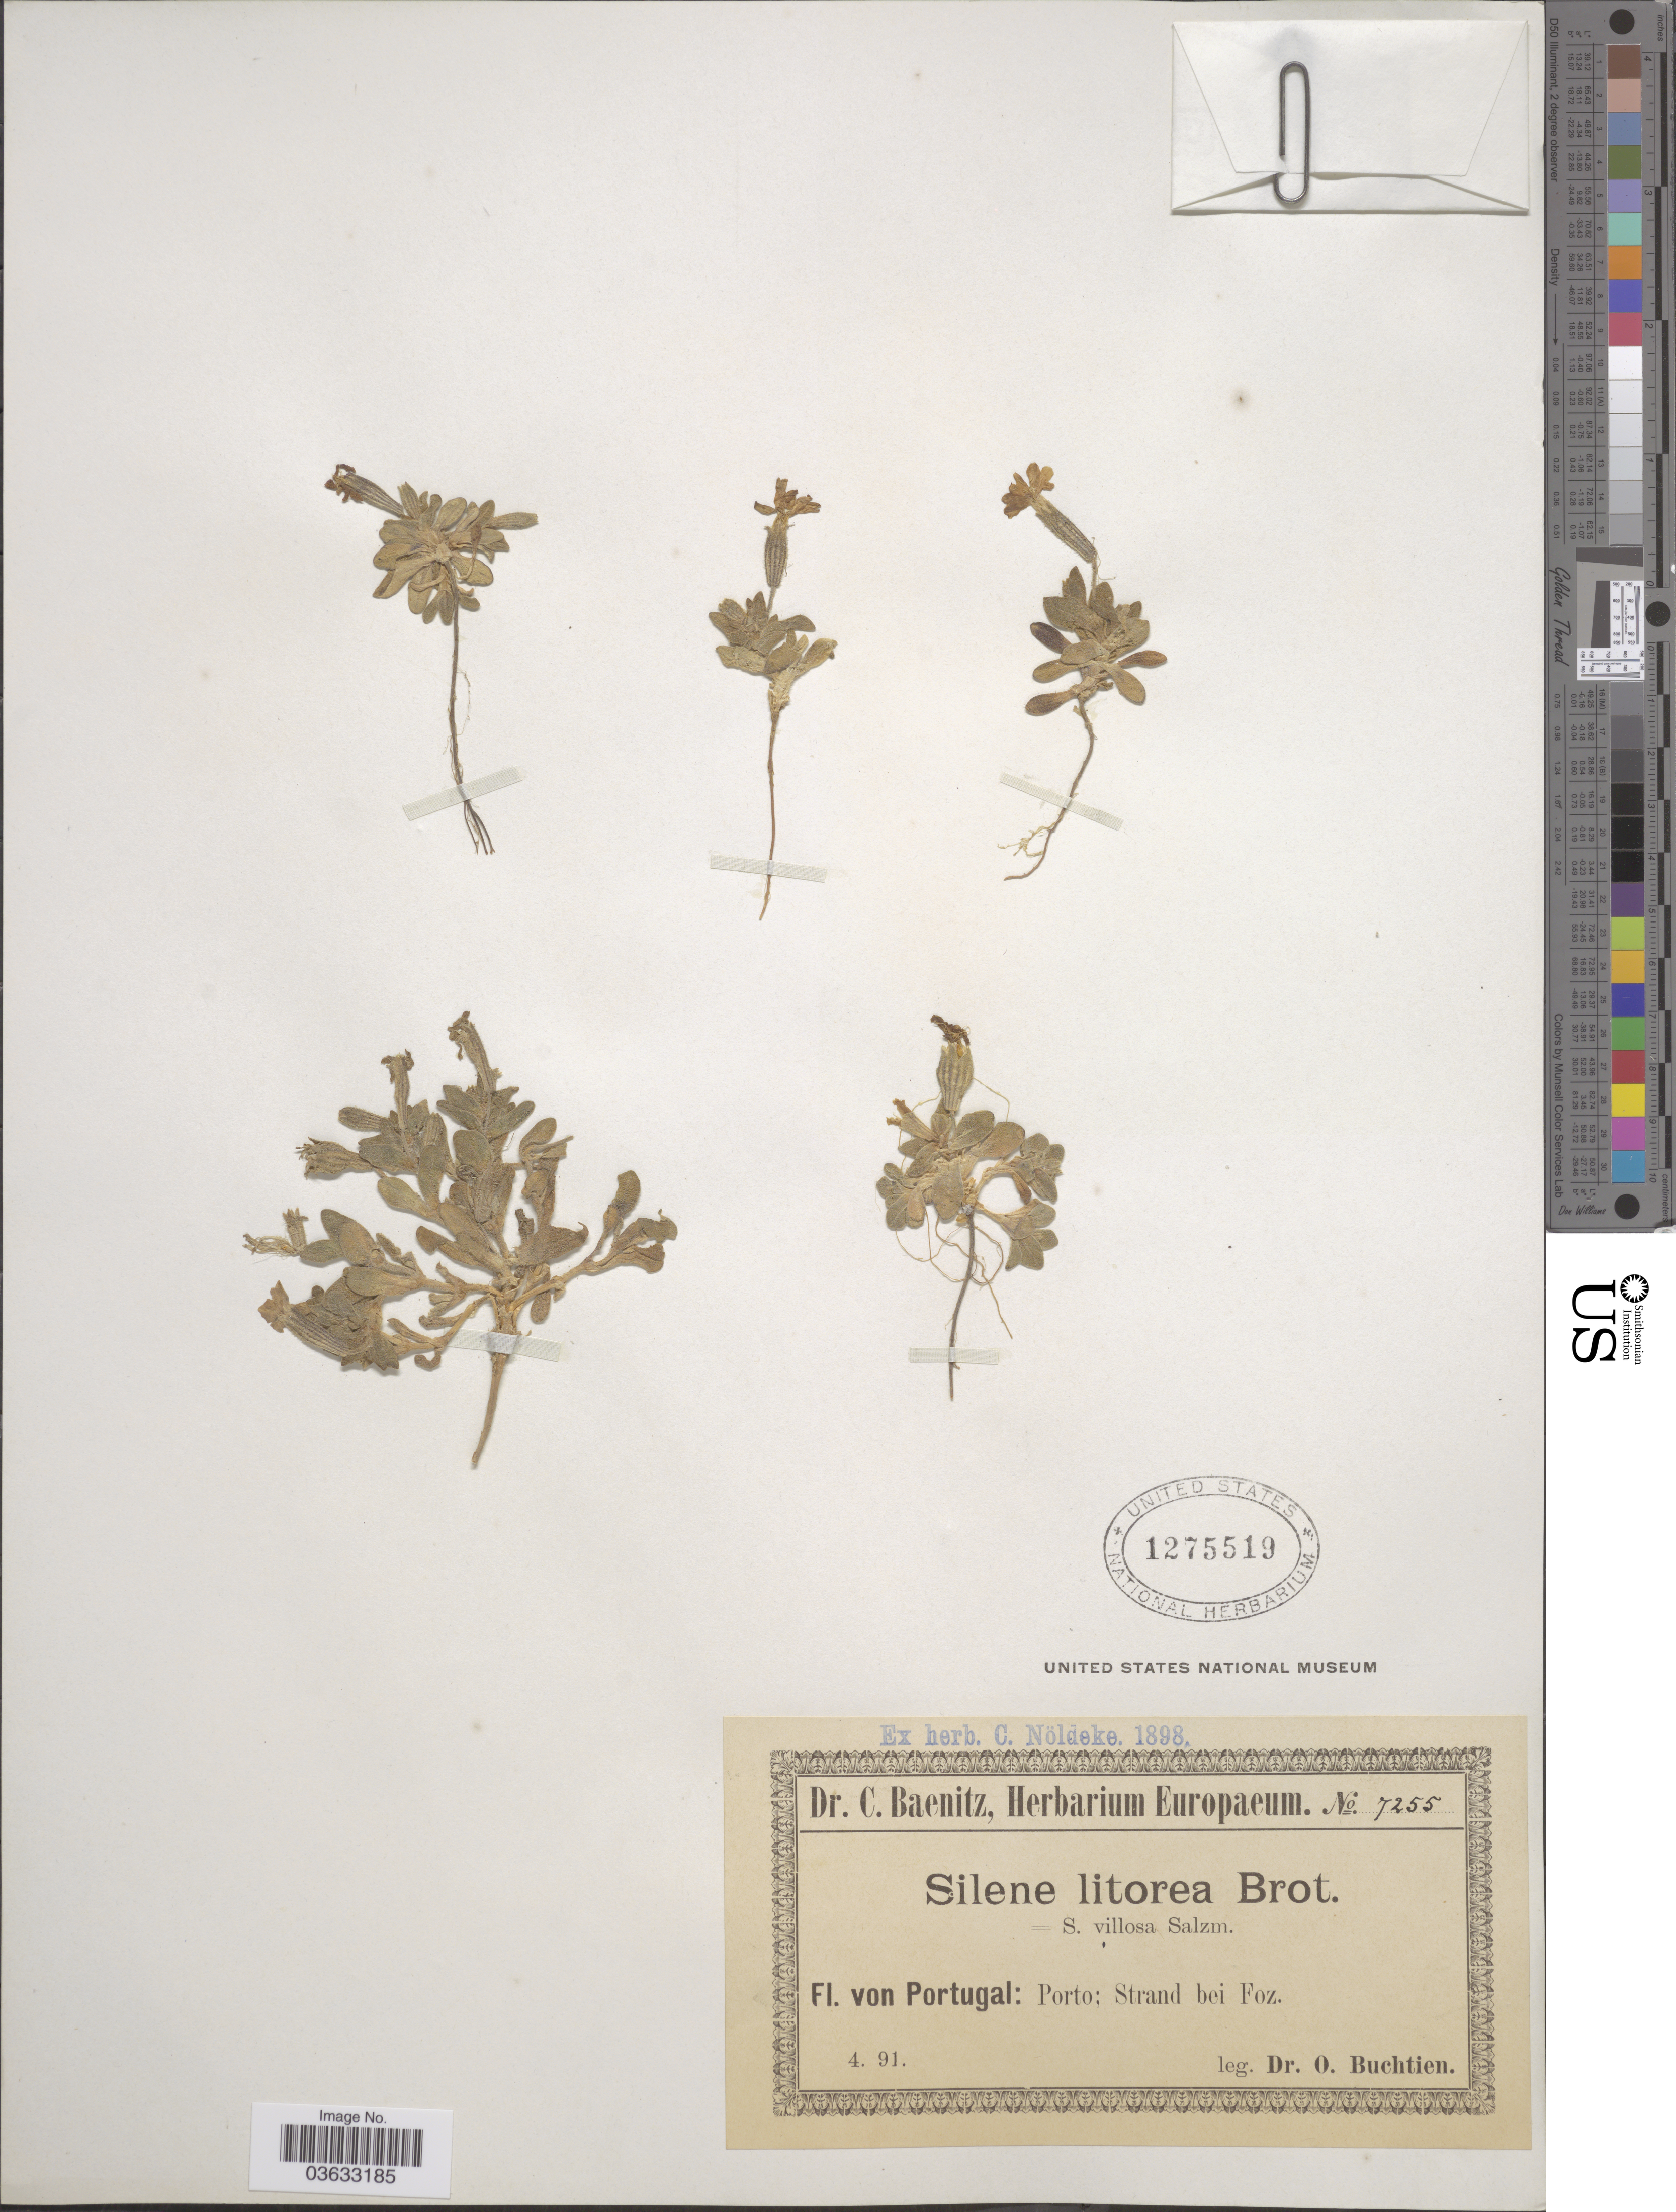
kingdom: Plantae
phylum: Tracheophyta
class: Magnoliopsida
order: Caryophyllales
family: Caryophyllaceae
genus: Silene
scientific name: Silene littorea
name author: Brot.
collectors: O. Buchtien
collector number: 7255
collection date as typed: Transcribed d/m/y: /4/91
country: Portugal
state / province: Porto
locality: Strand bei Foz.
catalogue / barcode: US 1275519